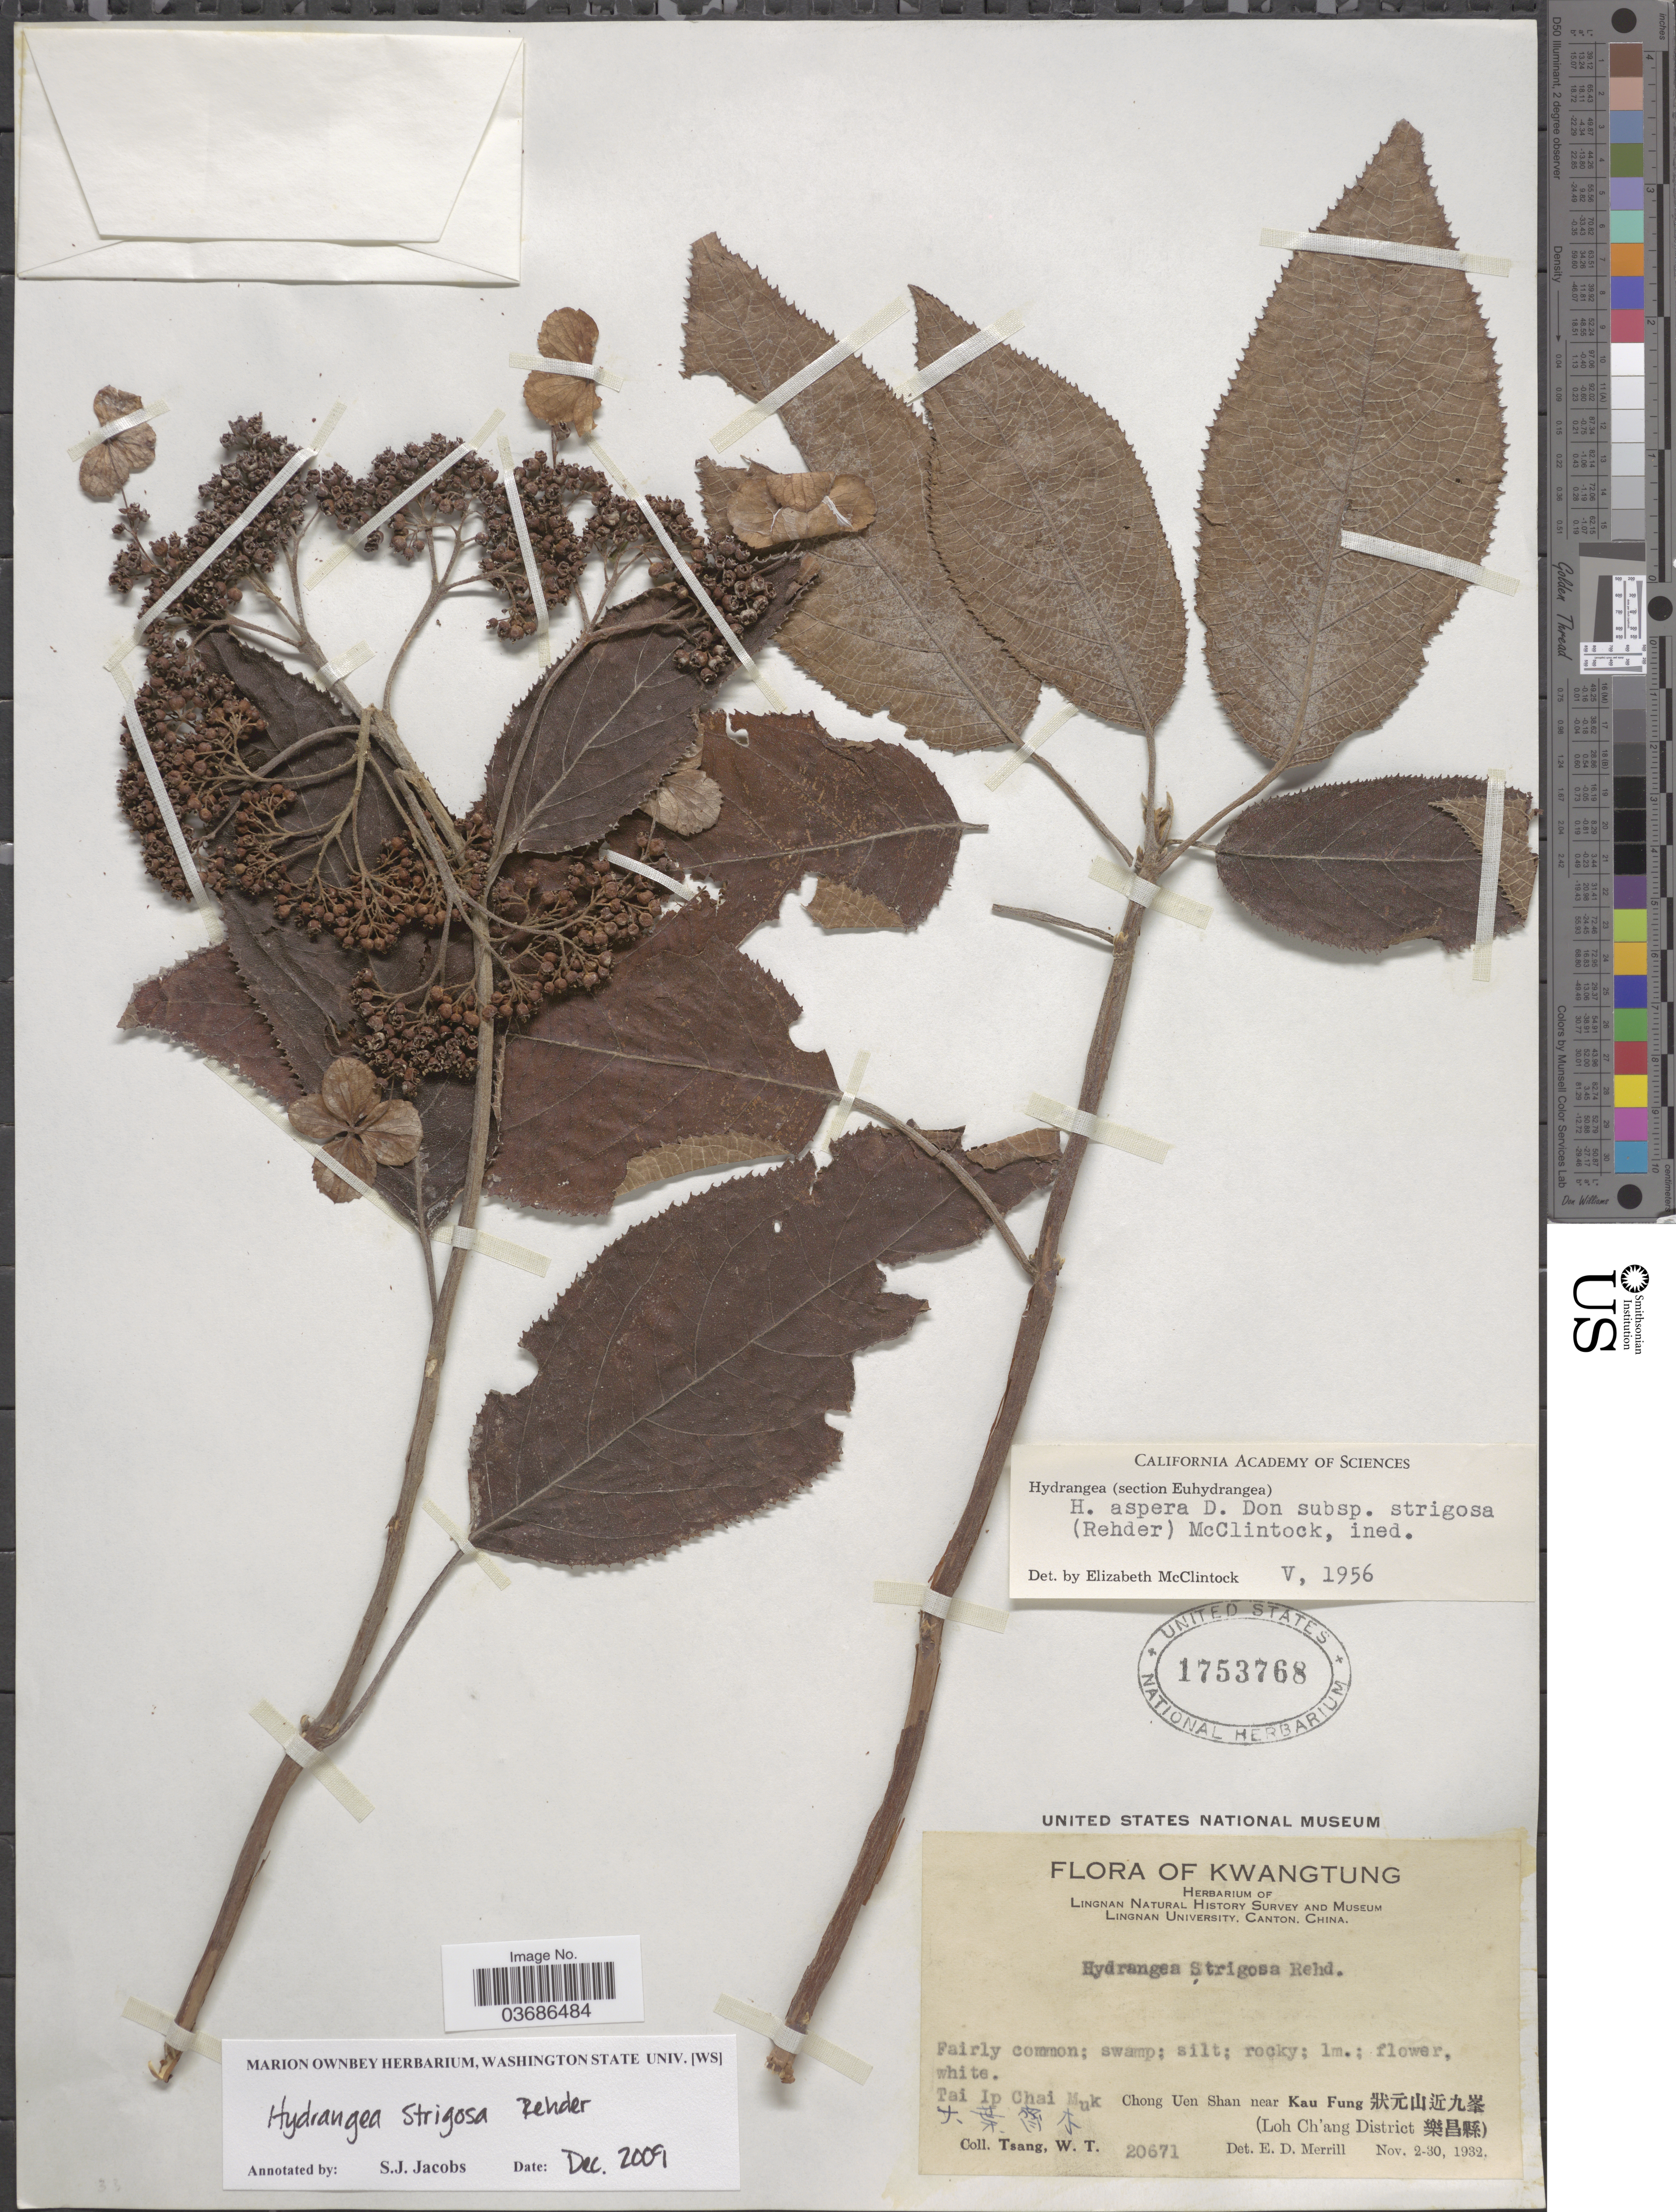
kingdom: Plantae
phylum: Tracheophyta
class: Magnoliopsida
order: Cornales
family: Hydrangeaceae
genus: Hydrangea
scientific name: Hydrangea strigosa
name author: Rehder in Sarg.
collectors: W. T. Tsang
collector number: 20671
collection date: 1932-11-02/1932-11-30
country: China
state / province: Guangdong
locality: Kwangtung. Lingnan Natural History Survey and Museum. Tai Ip Chai Muk. Chong Uen Shan near Kau Fung X. (Loh Ch'ang District X).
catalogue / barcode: US 1753768